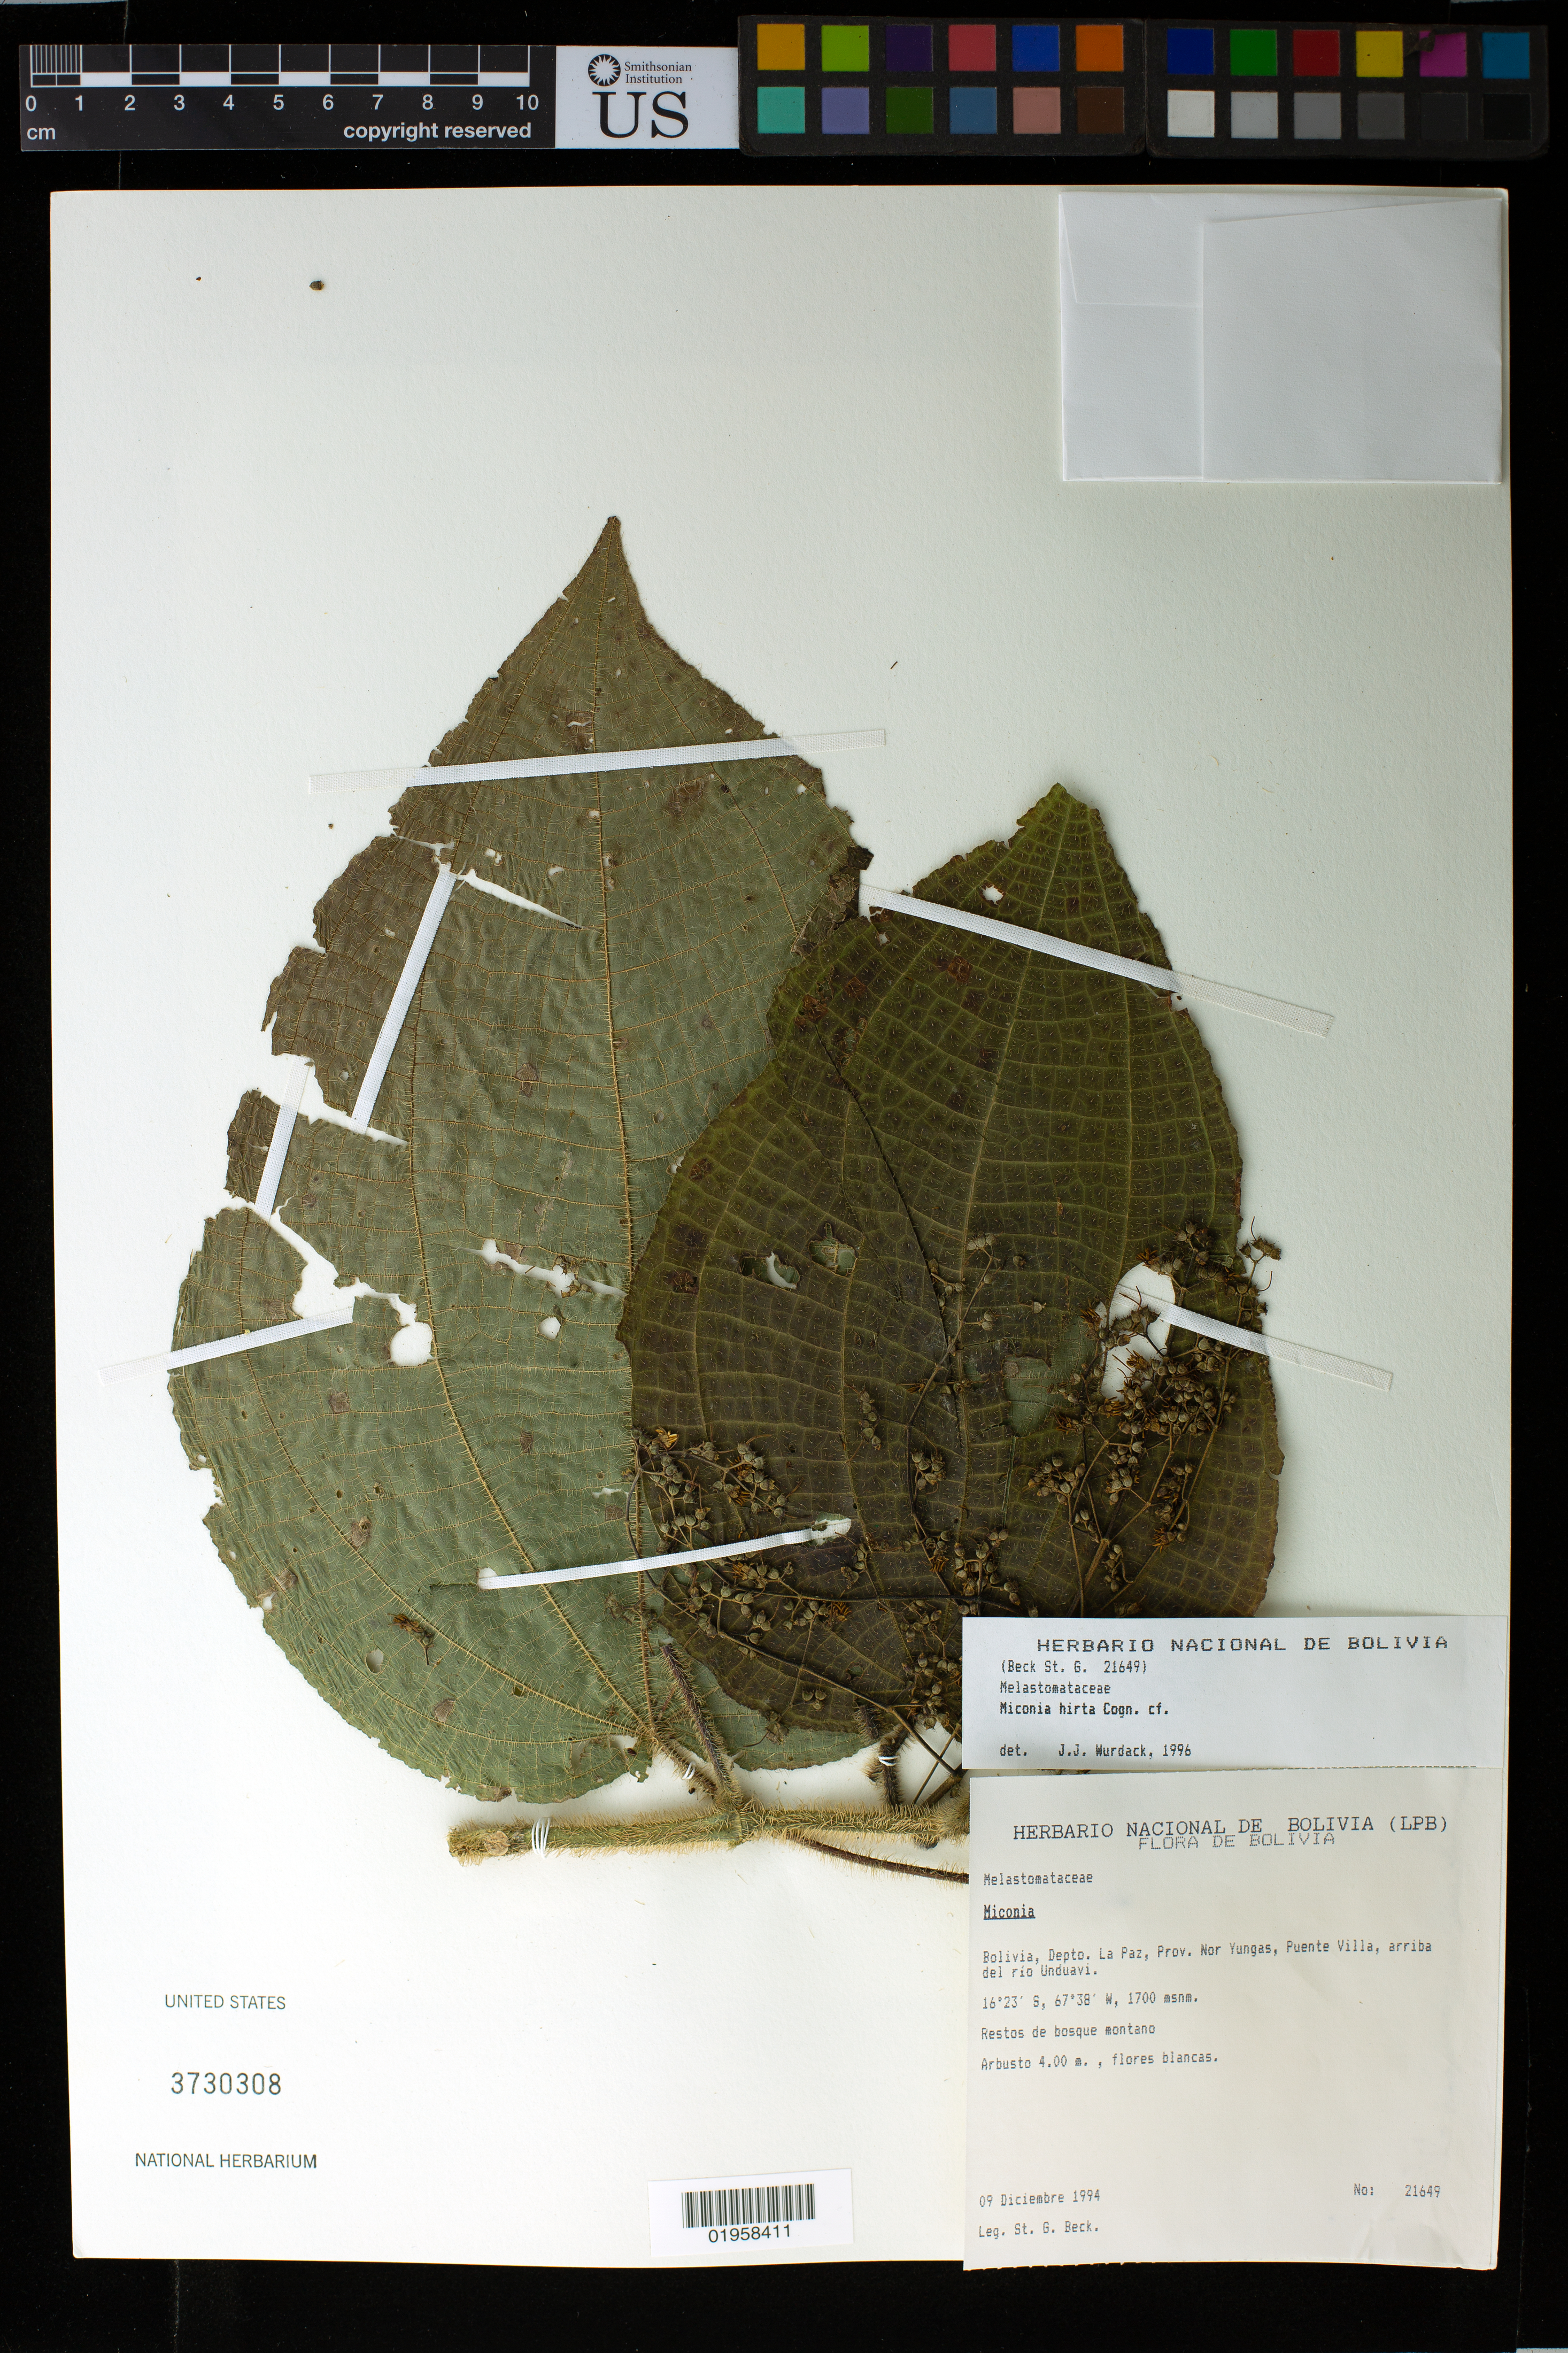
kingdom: Plantae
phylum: Tracheophyta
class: Magnoliopsida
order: Myrtales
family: Melastomataceae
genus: Miconia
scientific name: Miconia hirta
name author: Cogn.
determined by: Wurdack, John J., (US), US (UNITED STATES)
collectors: S. G. Beck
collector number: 21649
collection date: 1994-12-09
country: Bolivia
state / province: La Paz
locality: Prov. Nor Yungas, Puente Villa, arriba del río Unduavi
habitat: Restos de bosque montano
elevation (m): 1700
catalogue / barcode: US 3730308